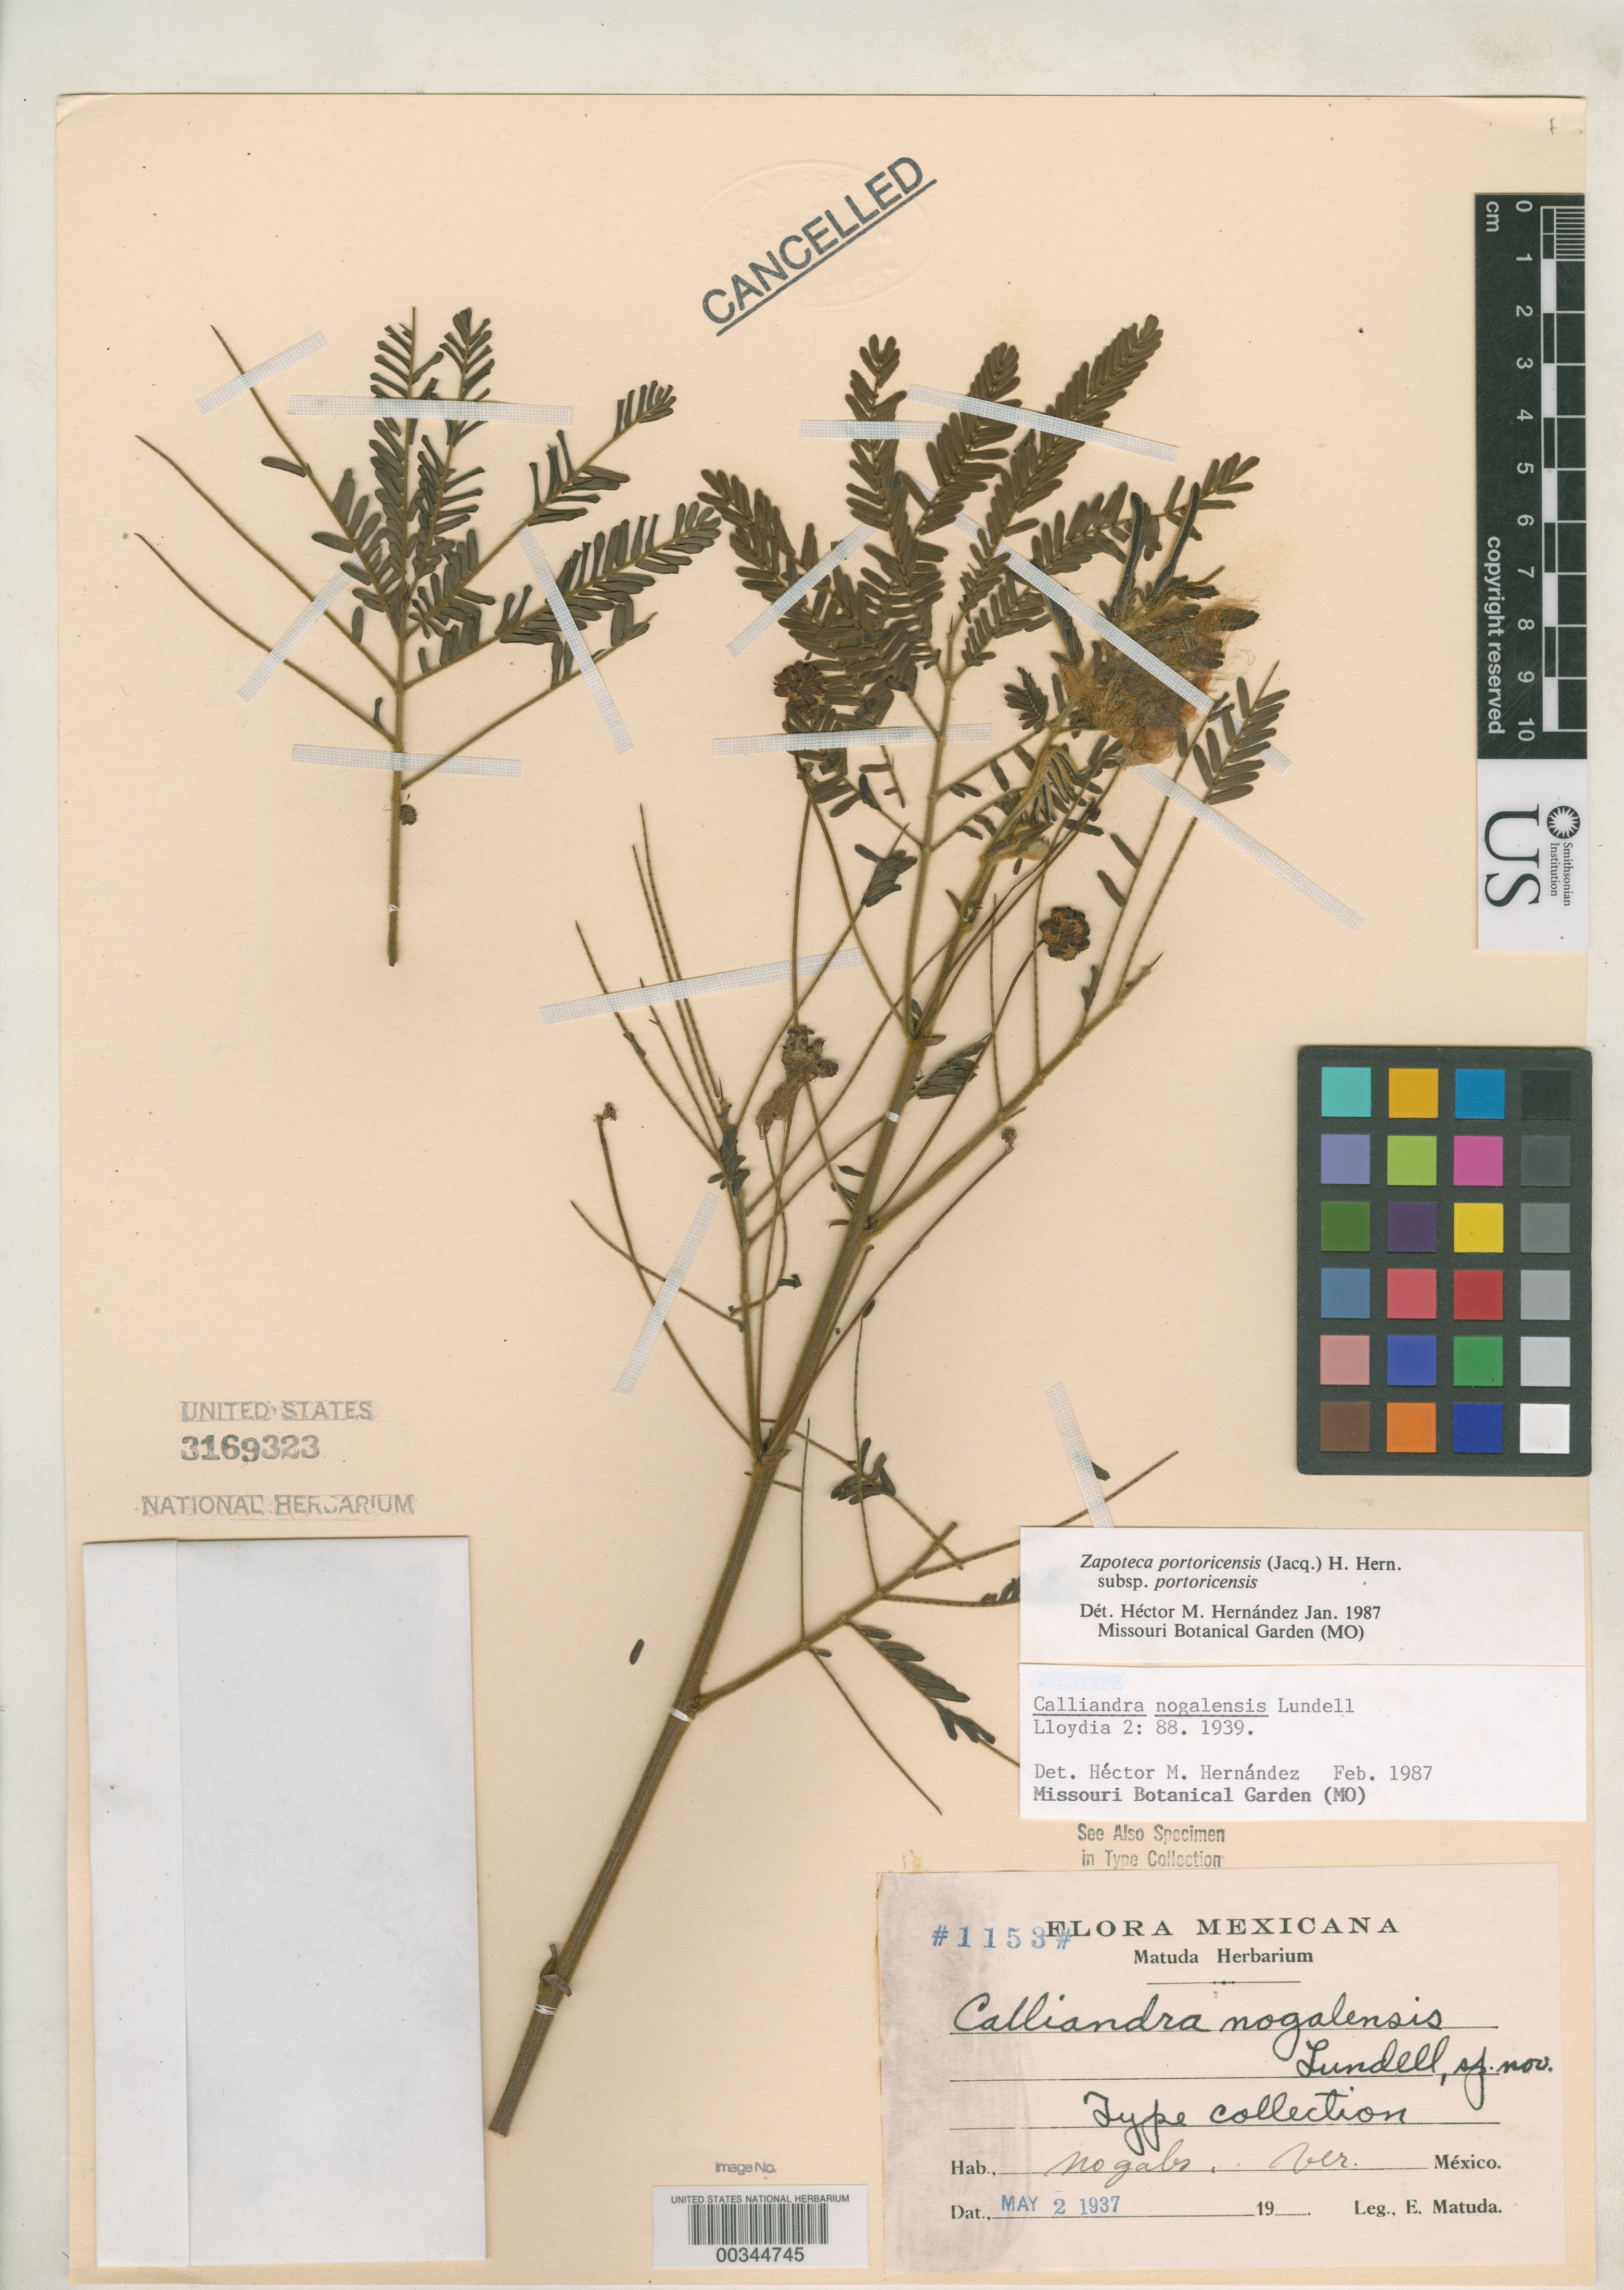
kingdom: Plantae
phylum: Tracheophyta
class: Magnoliopsida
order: Fabales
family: Fabaceae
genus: Calliandra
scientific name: Calliandra nogalensis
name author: Lundell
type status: Isotype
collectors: E. Matuda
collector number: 1153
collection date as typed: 02 May 1937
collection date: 1937-05-02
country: Mexico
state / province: Veracruz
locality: Nogales.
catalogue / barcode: US 3169323